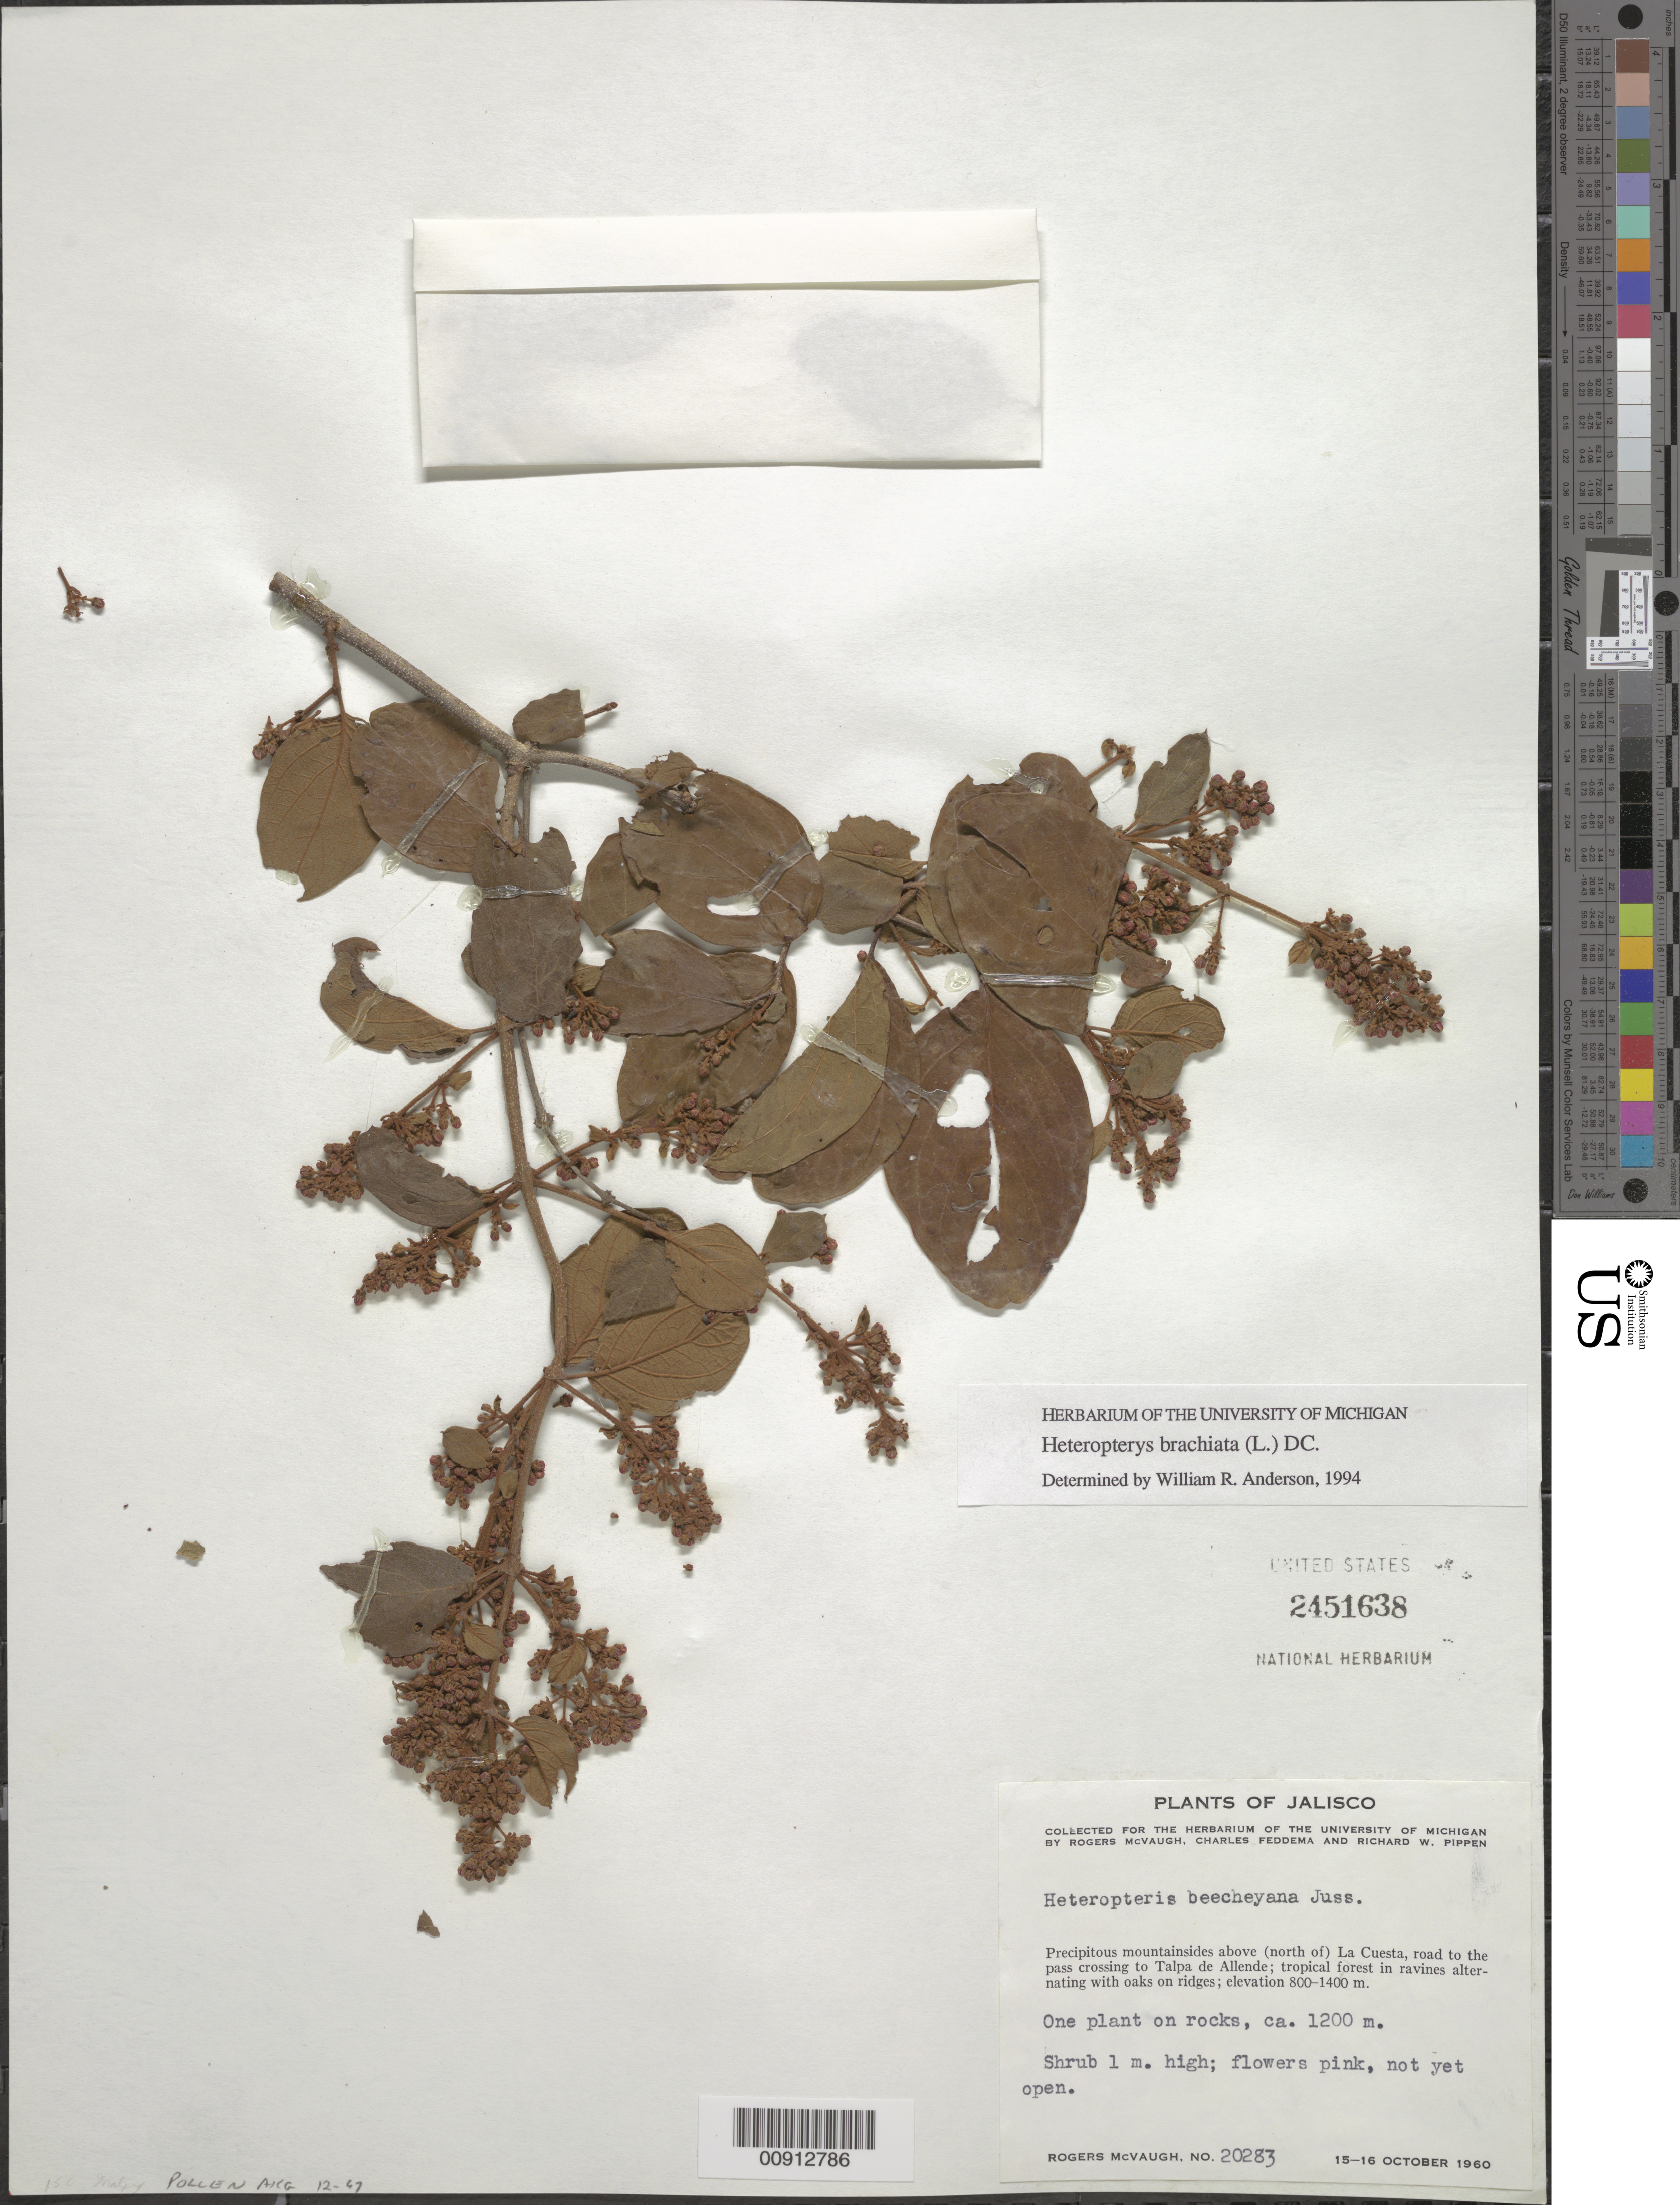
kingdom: Plantae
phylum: Tracheophyta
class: Magnoliopsida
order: Malpighiales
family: Malpighiaceae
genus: Heteropterys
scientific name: Heteropterys brachiata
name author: (L.) DC.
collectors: R. McVaugh, C. Feddema & R. W. Pippen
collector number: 20283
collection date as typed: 15 Oct 1960 to 16 Oct 1960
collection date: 1960-10-15/1960-10-16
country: Mexico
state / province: Jalisco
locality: Precipituos mountainsides above (north of) La Cuesta, road to pass crossing to Talpa de Allende.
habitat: Tropical forest in ravines alternating with oaks on ridges. Plant on rocks.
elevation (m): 1400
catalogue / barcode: US 2451638